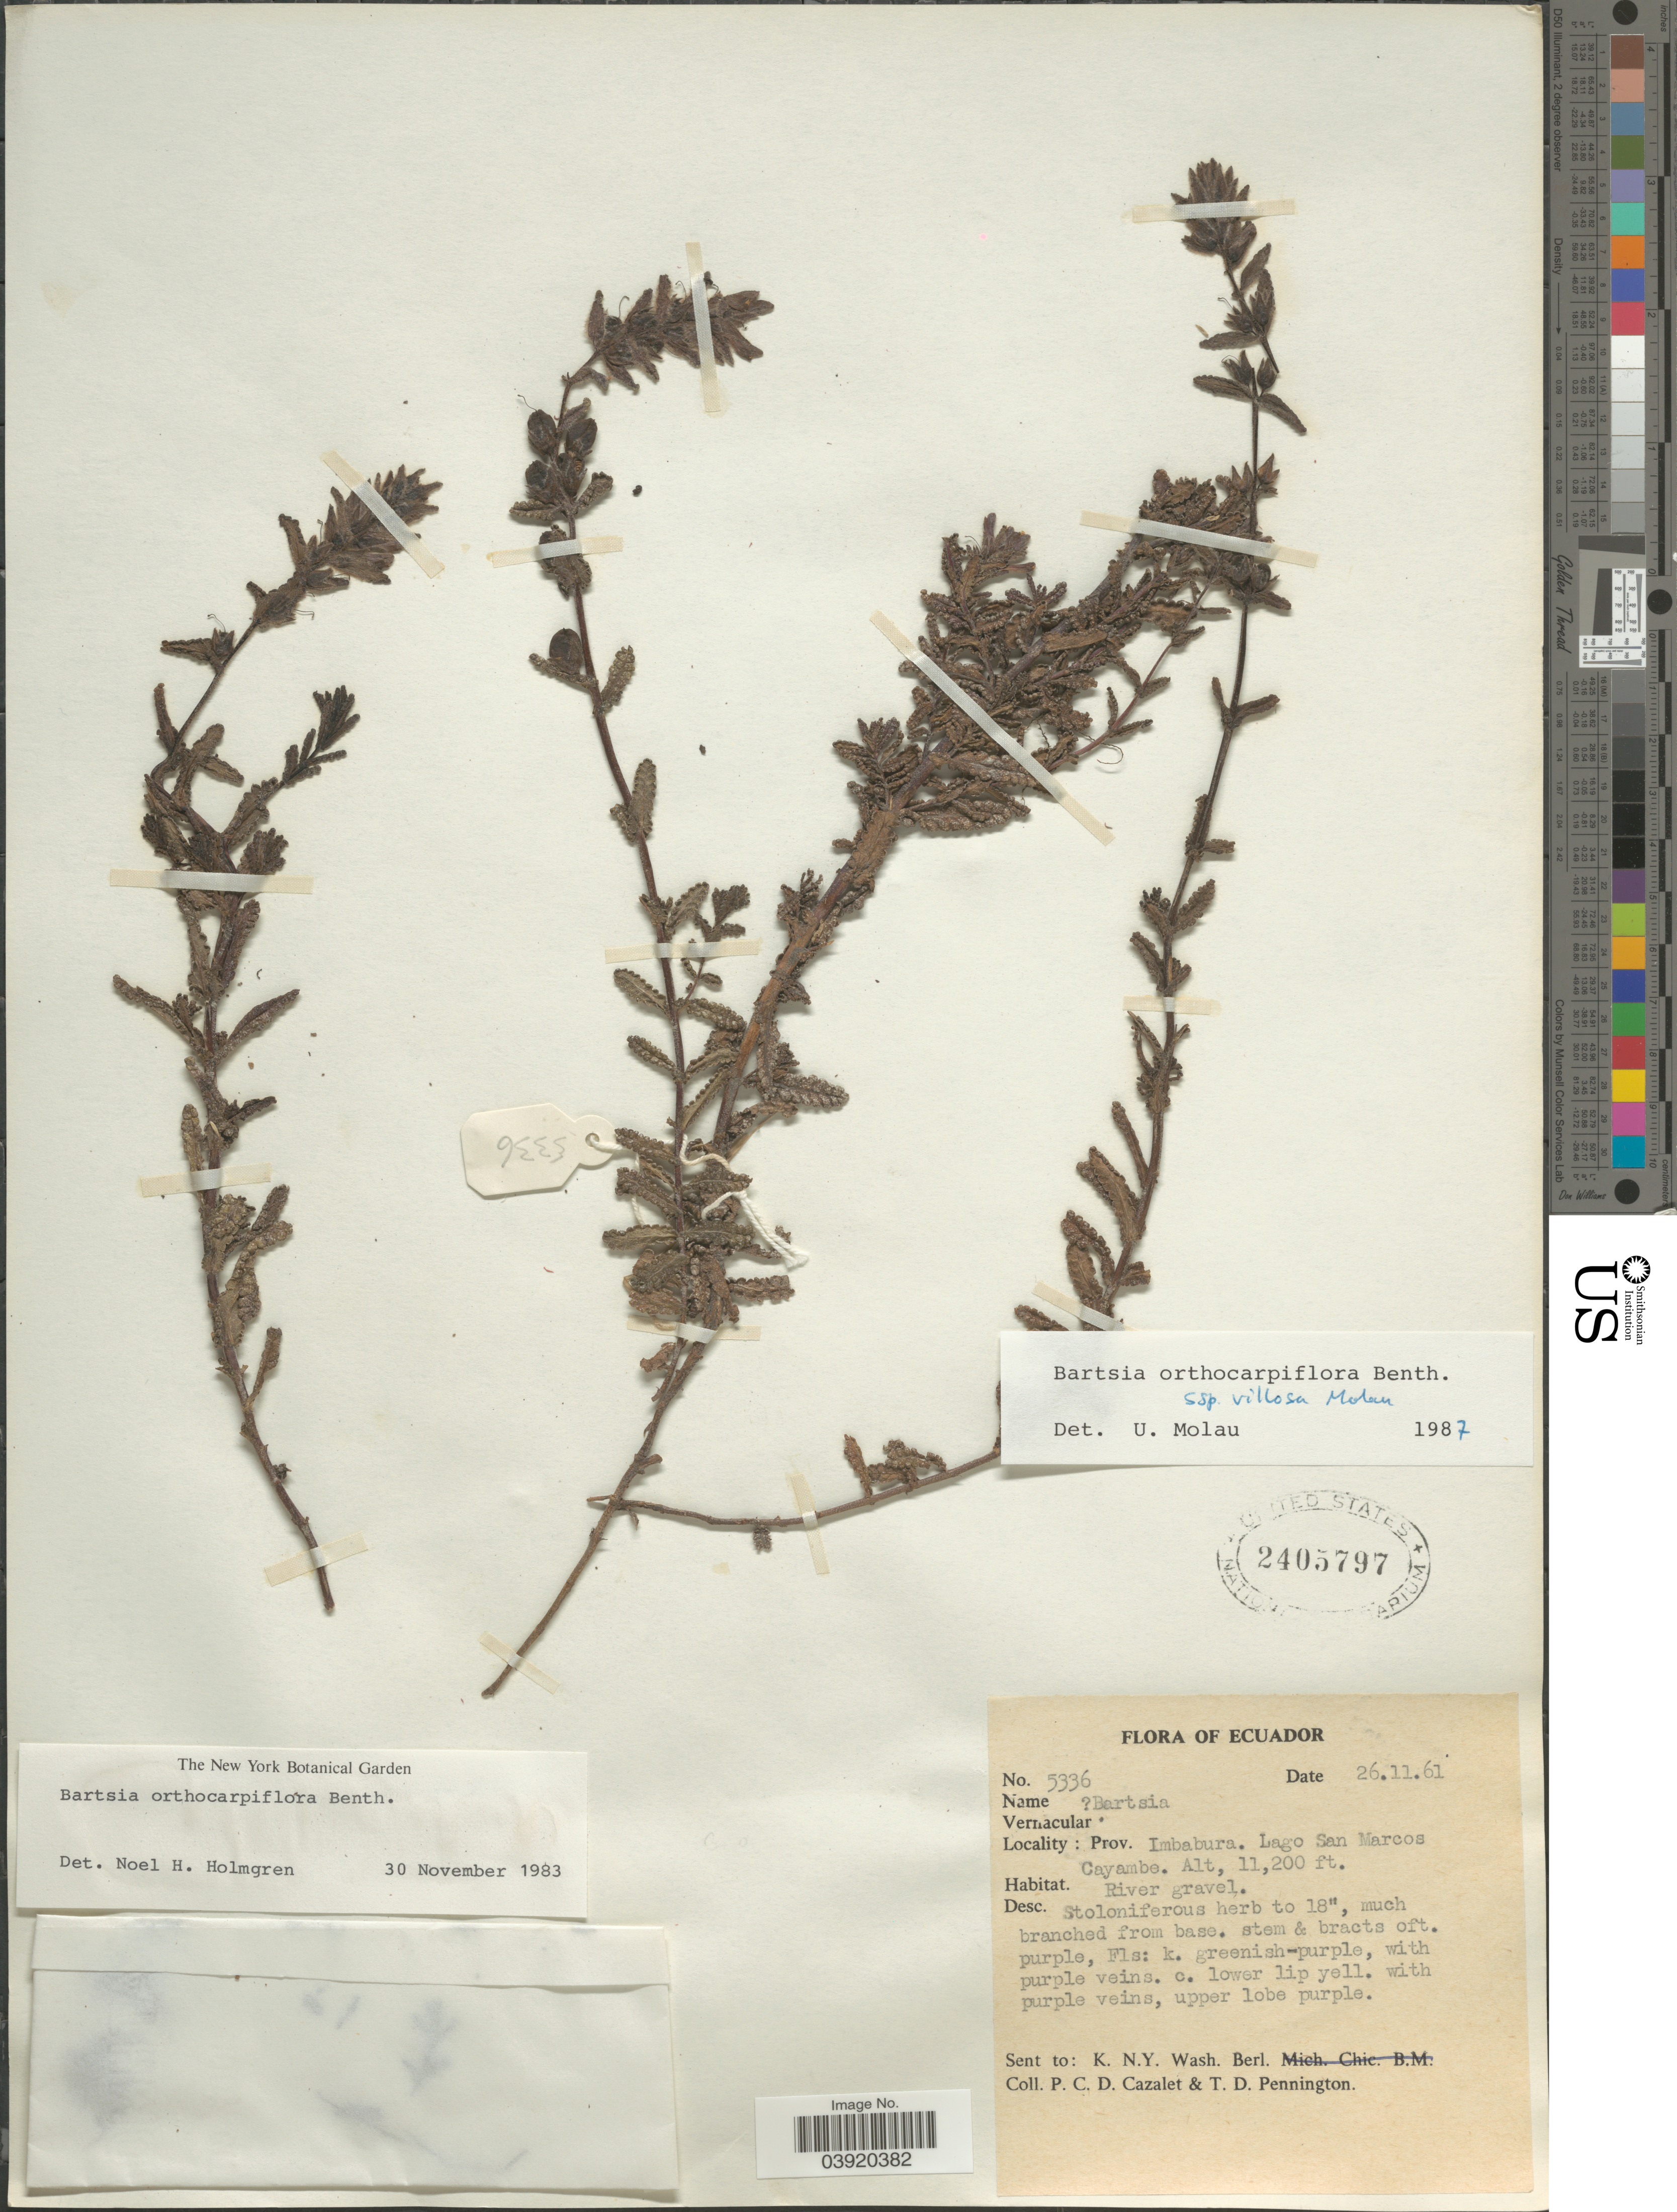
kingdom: Plantae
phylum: Tracheophyta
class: Magnoliopsida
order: Lamiales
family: Orobanchaceae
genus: Bartsia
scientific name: Bartsia orthocarpiflora subsp. villosa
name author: Molau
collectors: P. C. D. Cazalet & T. D. Pennington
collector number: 5336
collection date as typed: Transcribed d/m/y: 26/11/61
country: Ecuador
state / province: Imbabura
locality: Lago San Marcos Cayambe.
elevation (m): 3414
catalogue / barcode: US 2405797